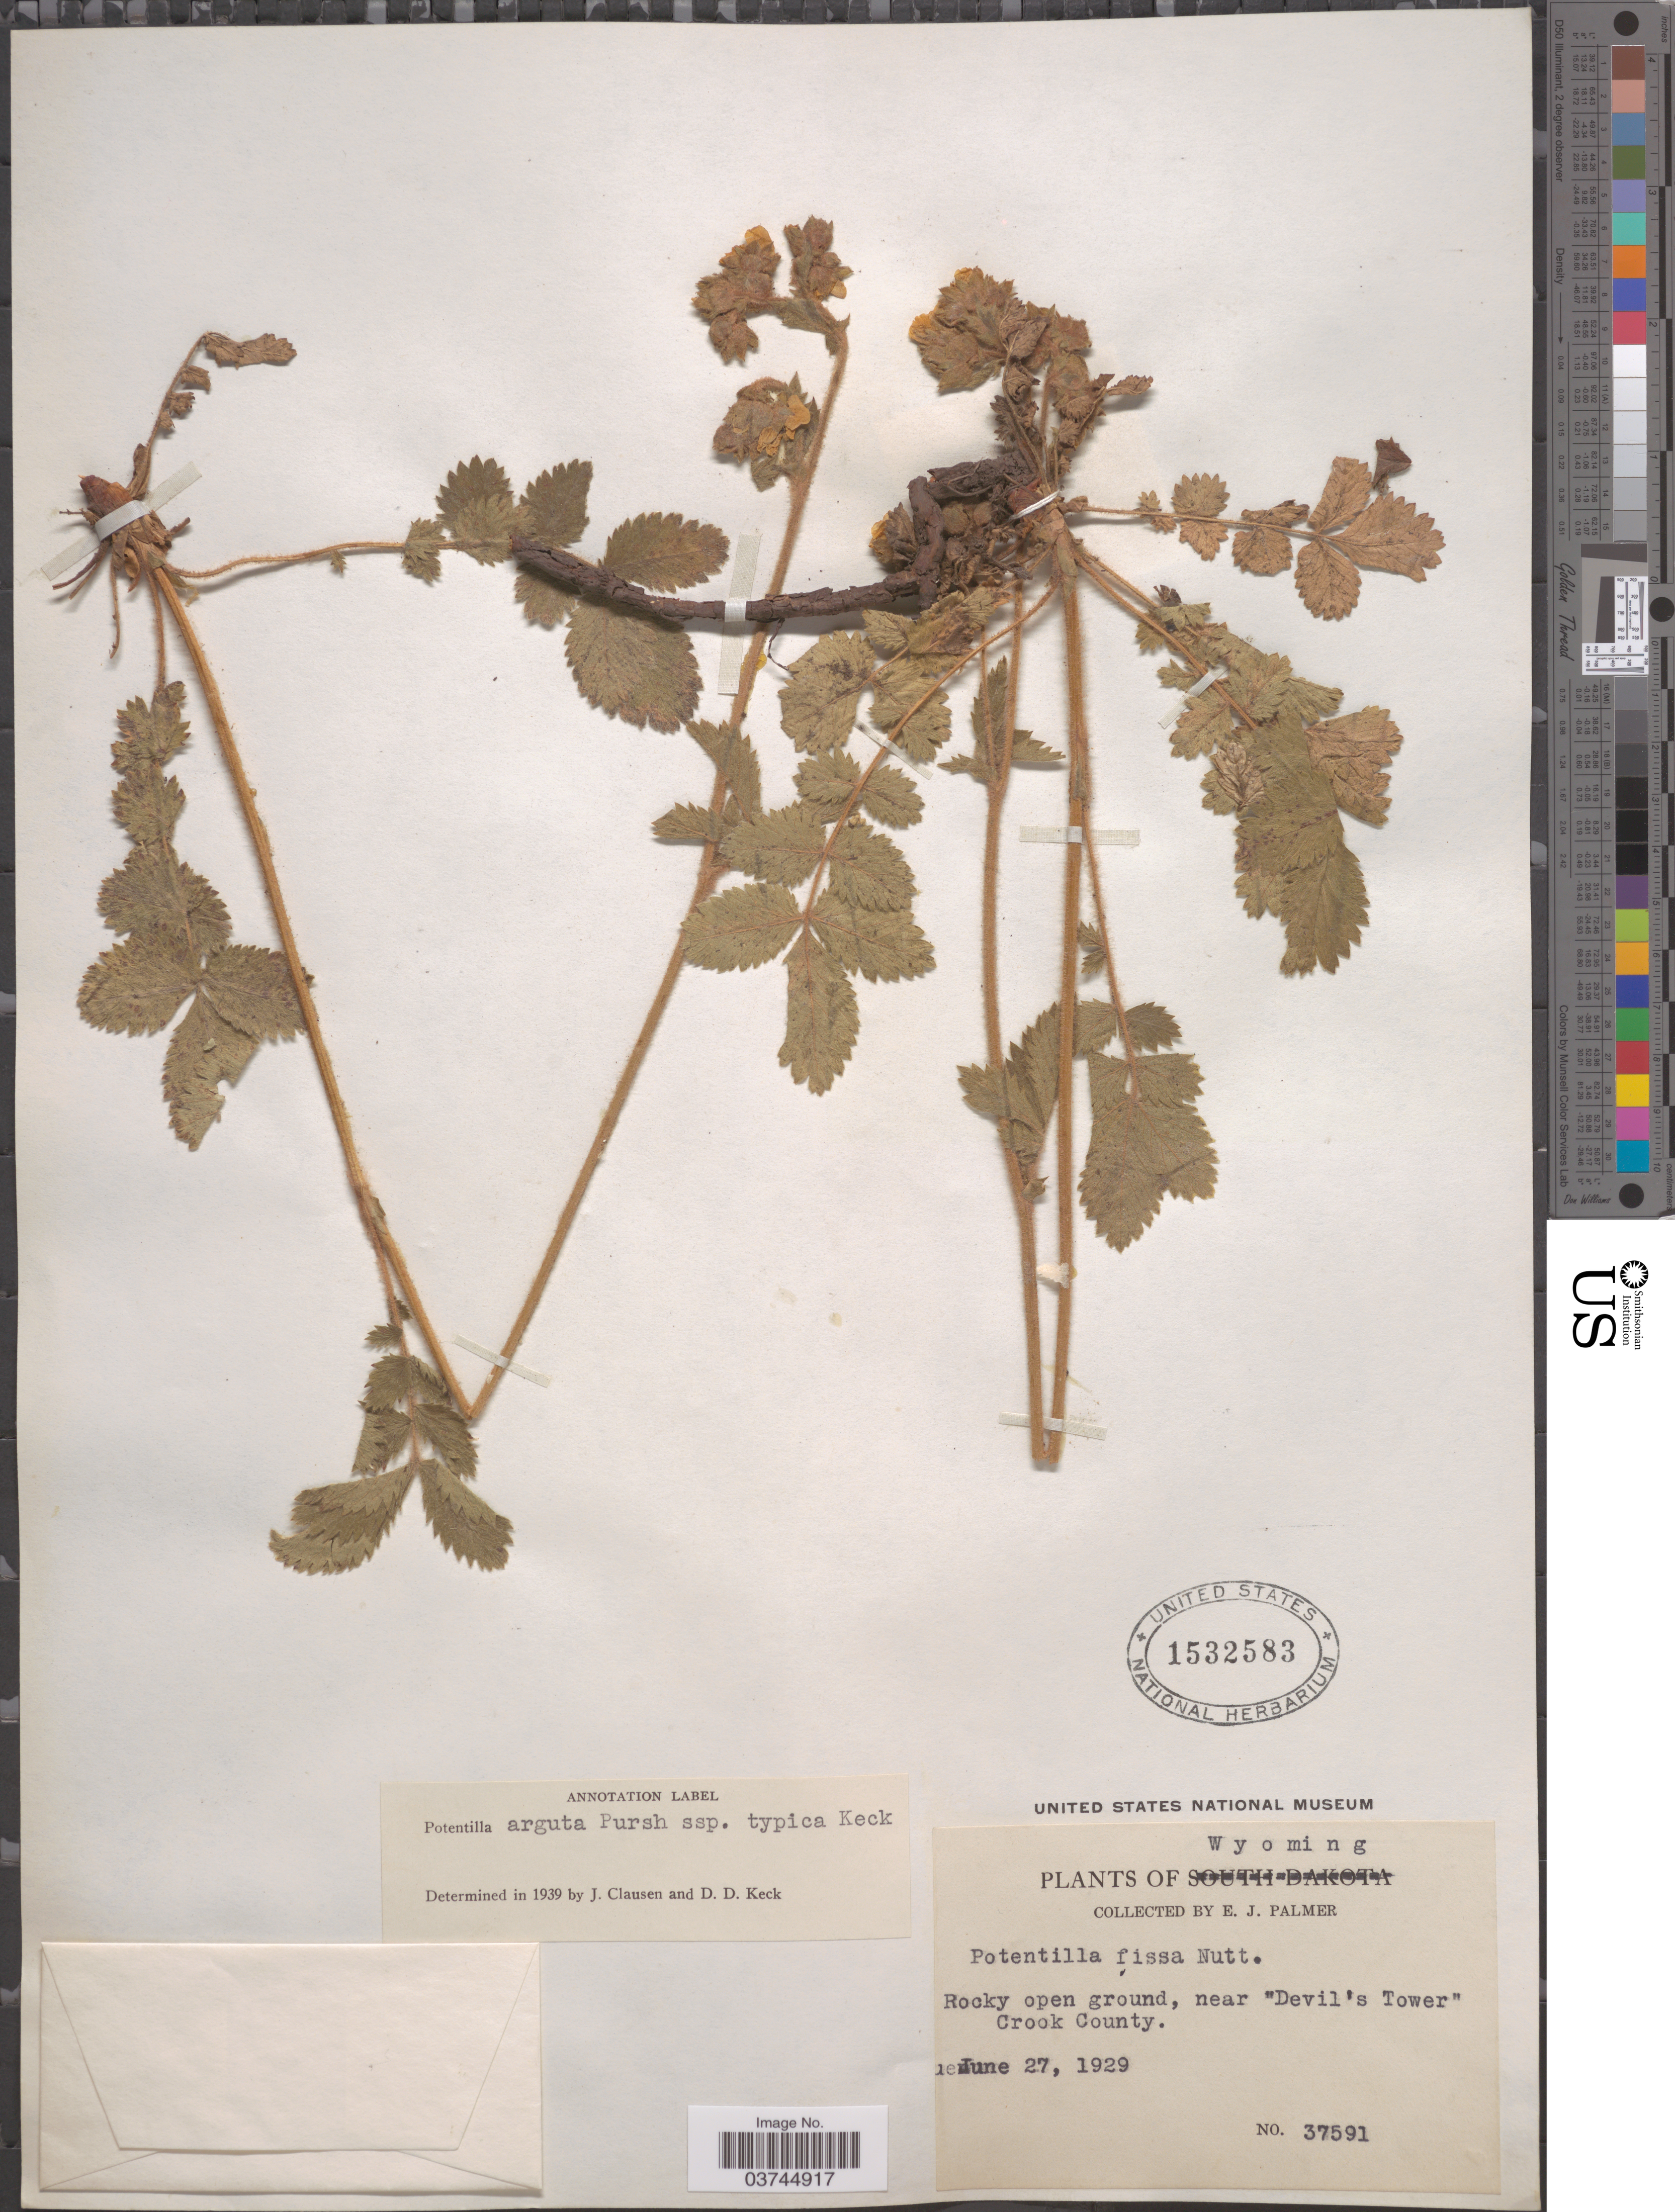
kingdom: Plantae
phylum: Tracheophyta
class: Magnoliopsida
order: Rosales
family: Rosaceae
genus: Drymocallis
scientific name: Drymocallis arguta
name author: (Pursh) Rydb.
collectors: E. J. Palmer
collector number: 37591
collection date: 1929-06-27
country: United States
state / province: Wyoming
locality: Near "Devil's Tower" Crook County.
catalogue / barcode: US 1532583